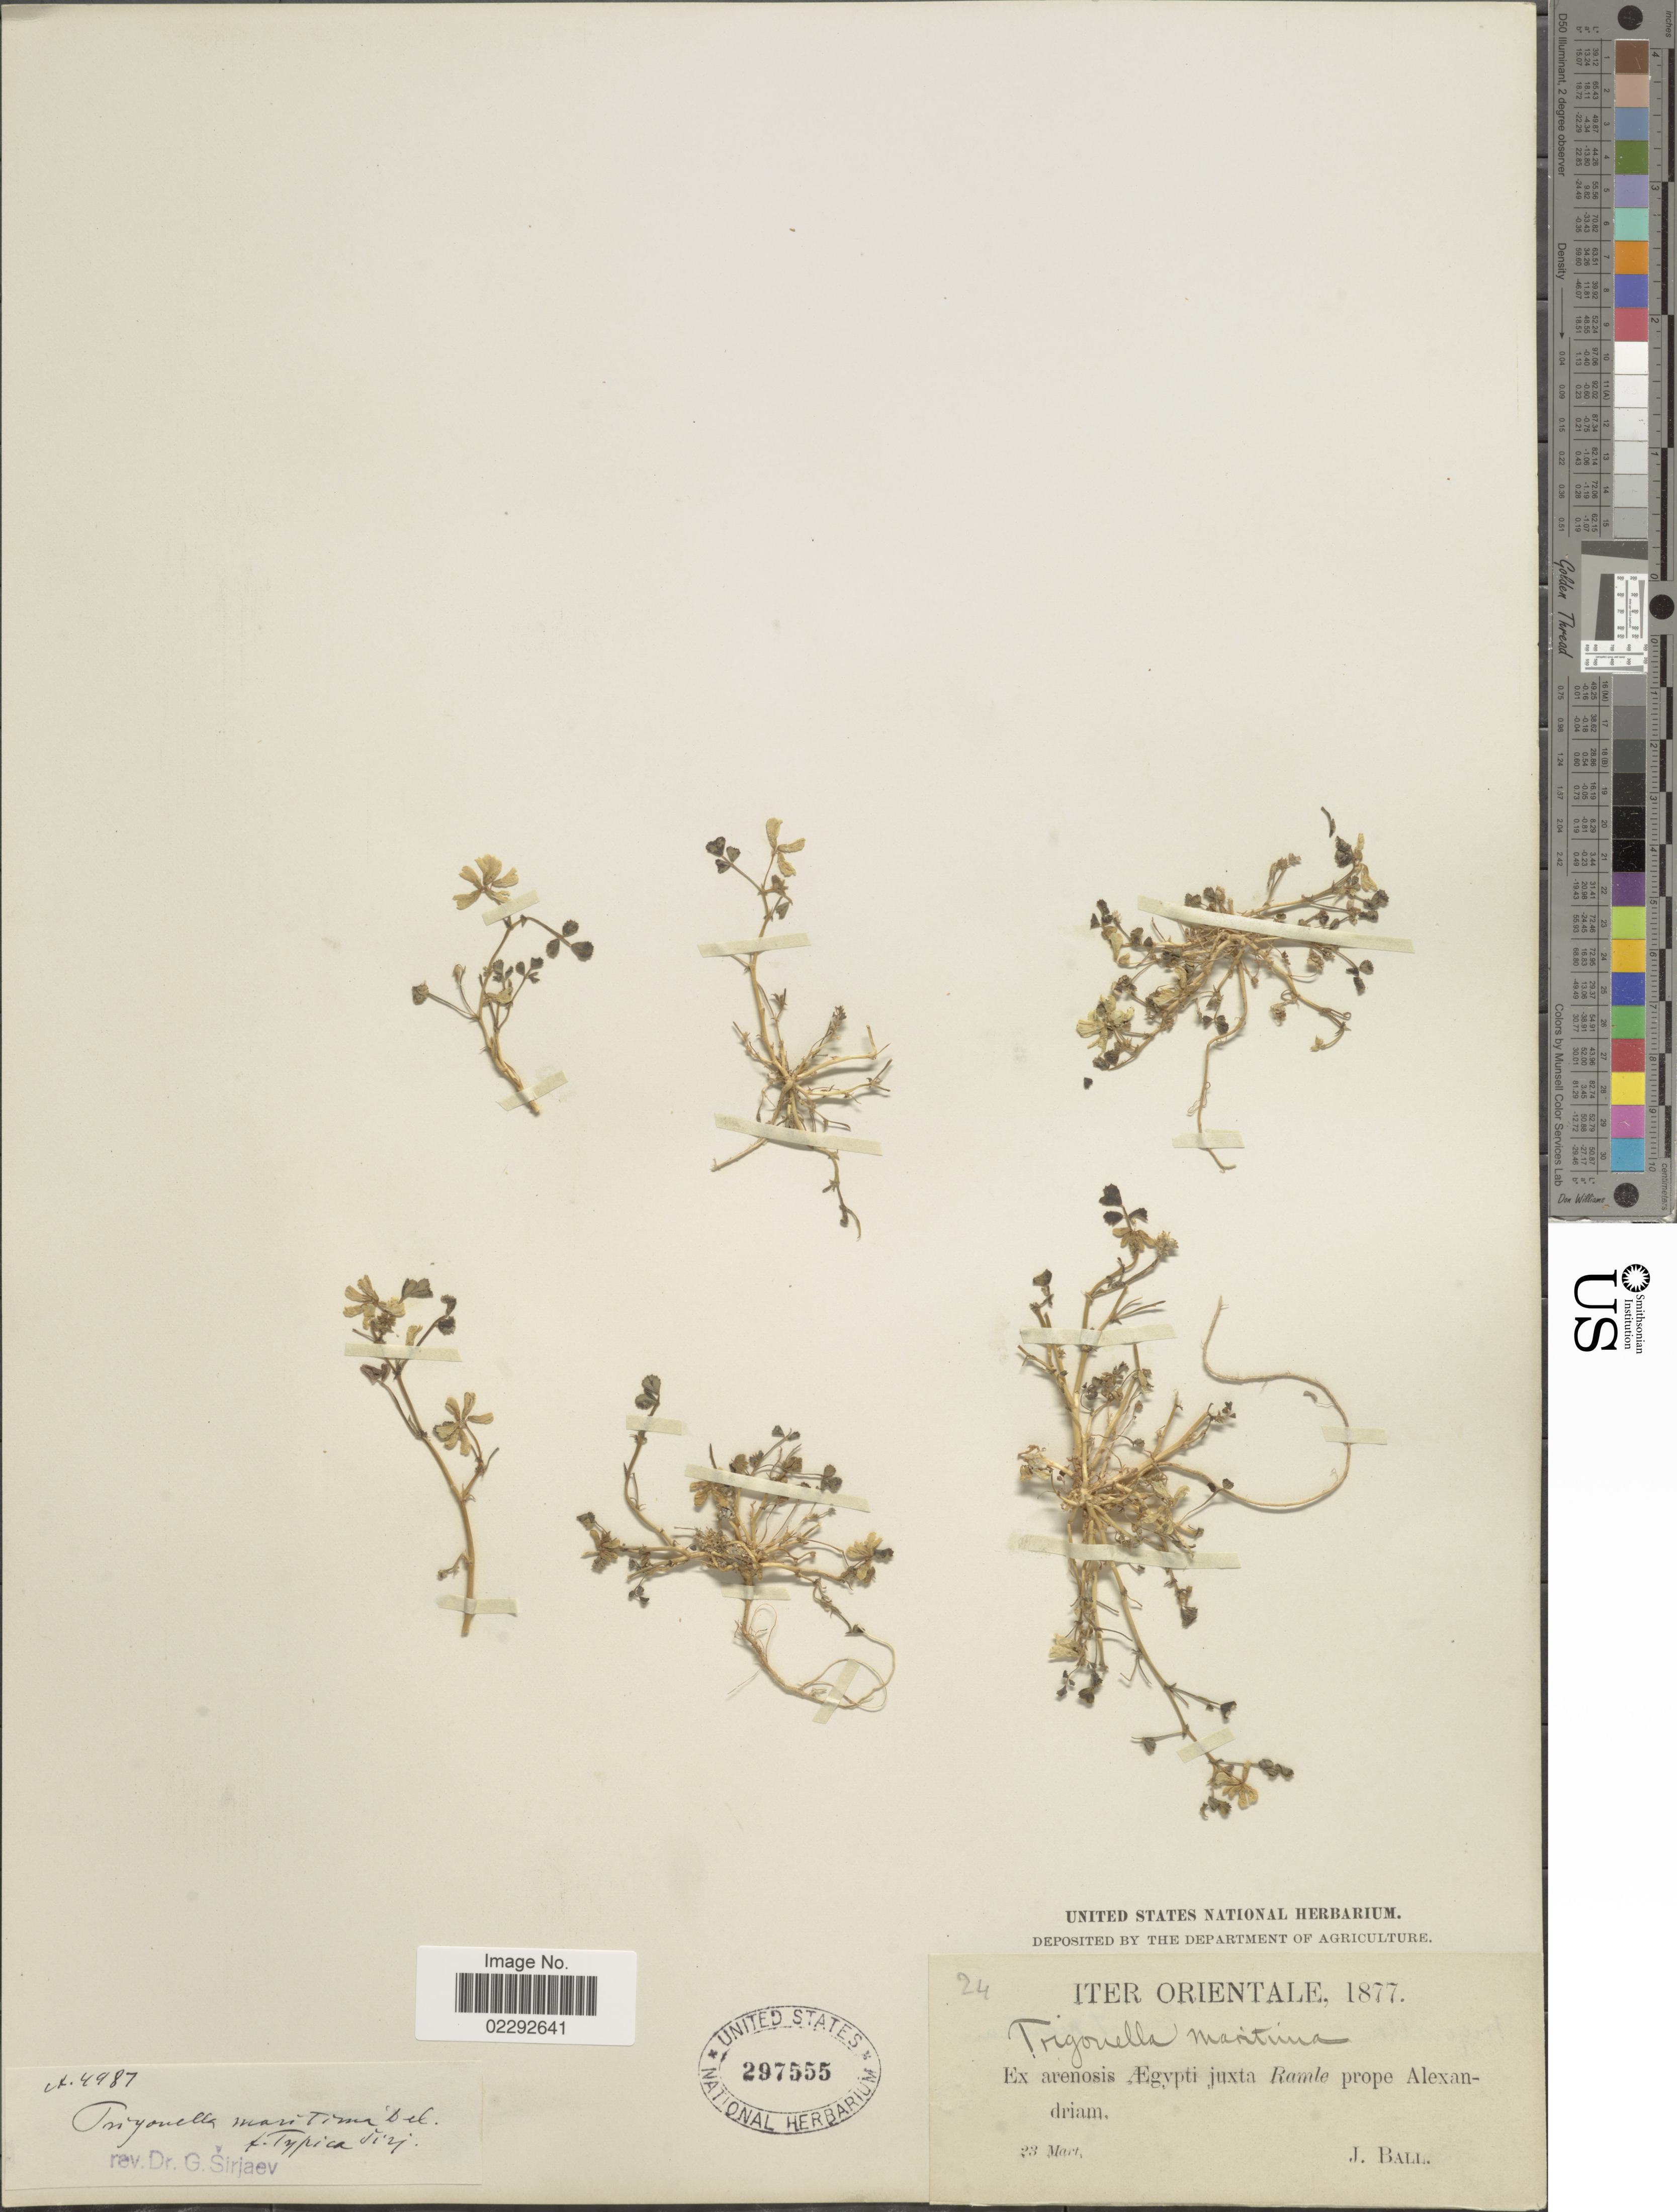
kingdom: Plantae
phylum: Tracheophyta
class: Magnoliopsida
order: Fabales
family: Fabaceae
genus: Trigonella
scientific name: Trigonella maritima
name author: Poir.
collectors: J. Ball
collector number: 24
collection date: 1877-03-23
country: Egypt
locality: Orientale. juxta Ramle prope Alexandriam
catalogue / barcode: US 297555